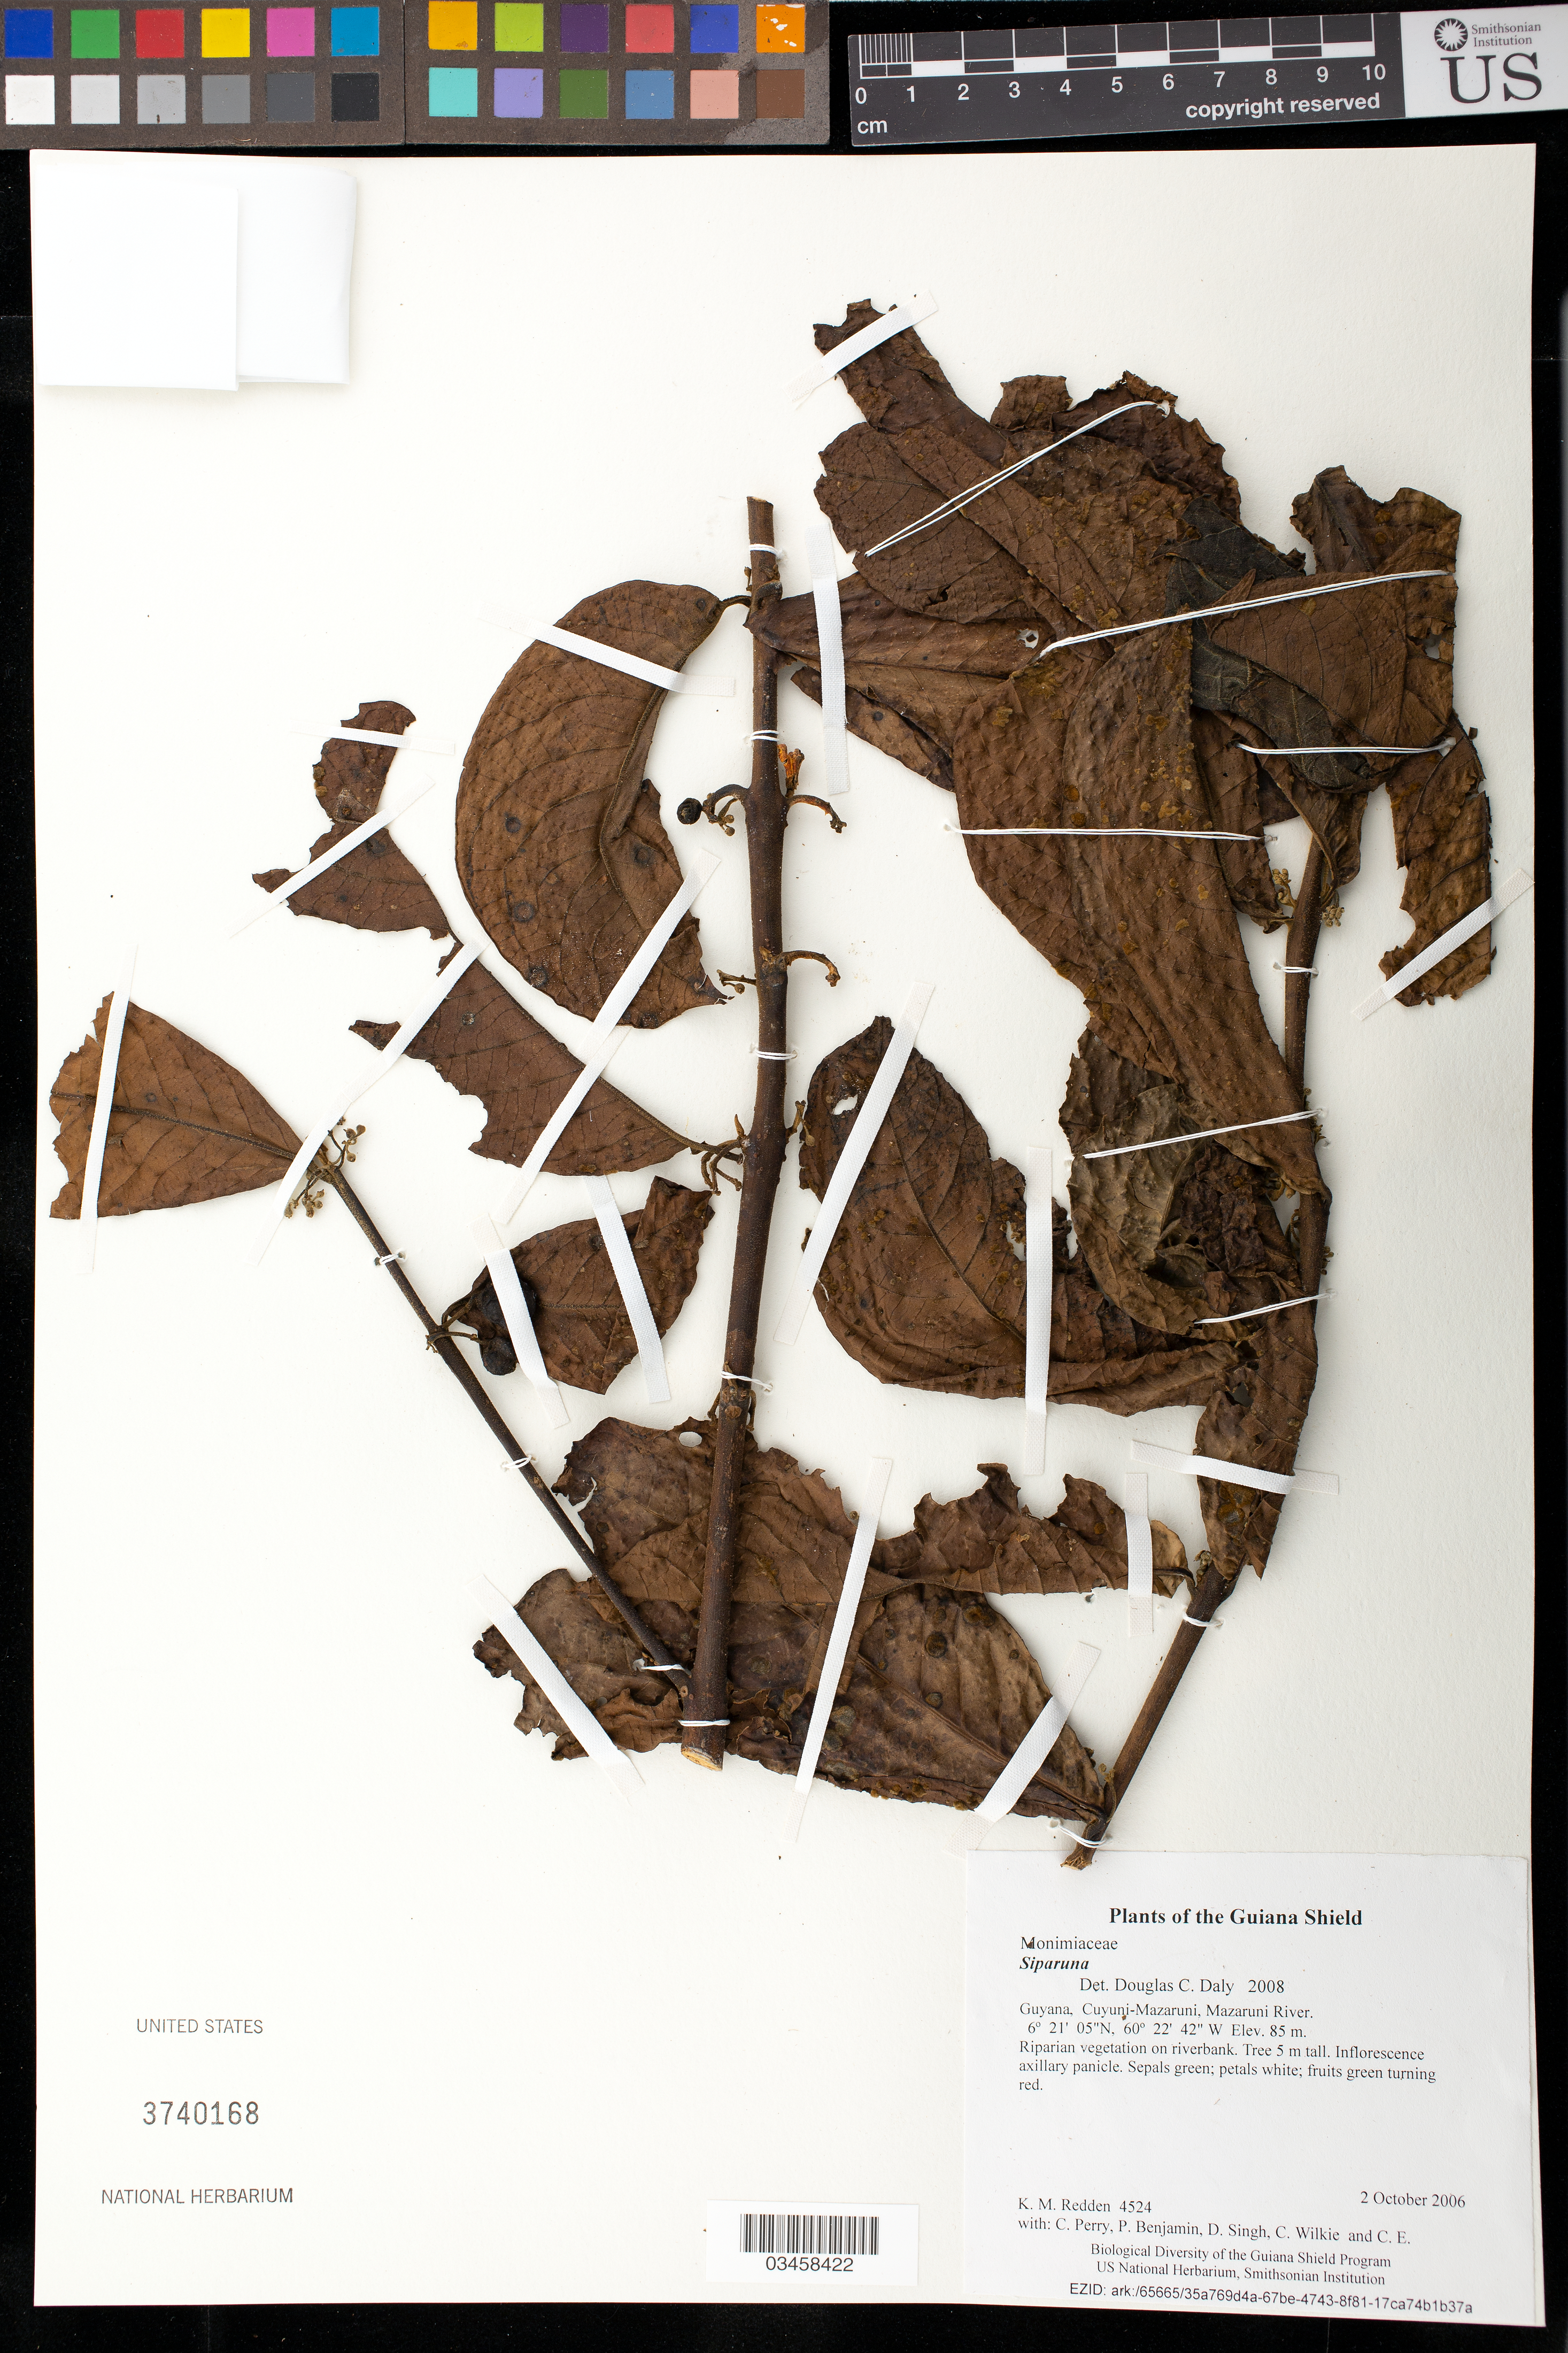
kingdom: Plantae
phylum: Tracheophyta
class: Magnoliopsida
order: Laurales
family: Siparunaceae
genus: Siparuna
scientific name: Siparuna sp.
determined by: Daly, D. C.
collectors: K. M. Redden, C. Perry, P. Benjamin, D. Singh, C. Wilkie & C. E. Hinchliff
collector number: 4524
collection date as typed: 2 October 2006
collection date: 2006-10-02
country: Guyana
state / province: Cuyuni-Mazaruni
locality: Mazaruni River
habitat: Riparian vegetation on riverbank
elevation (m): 85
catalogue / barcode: US 3740168